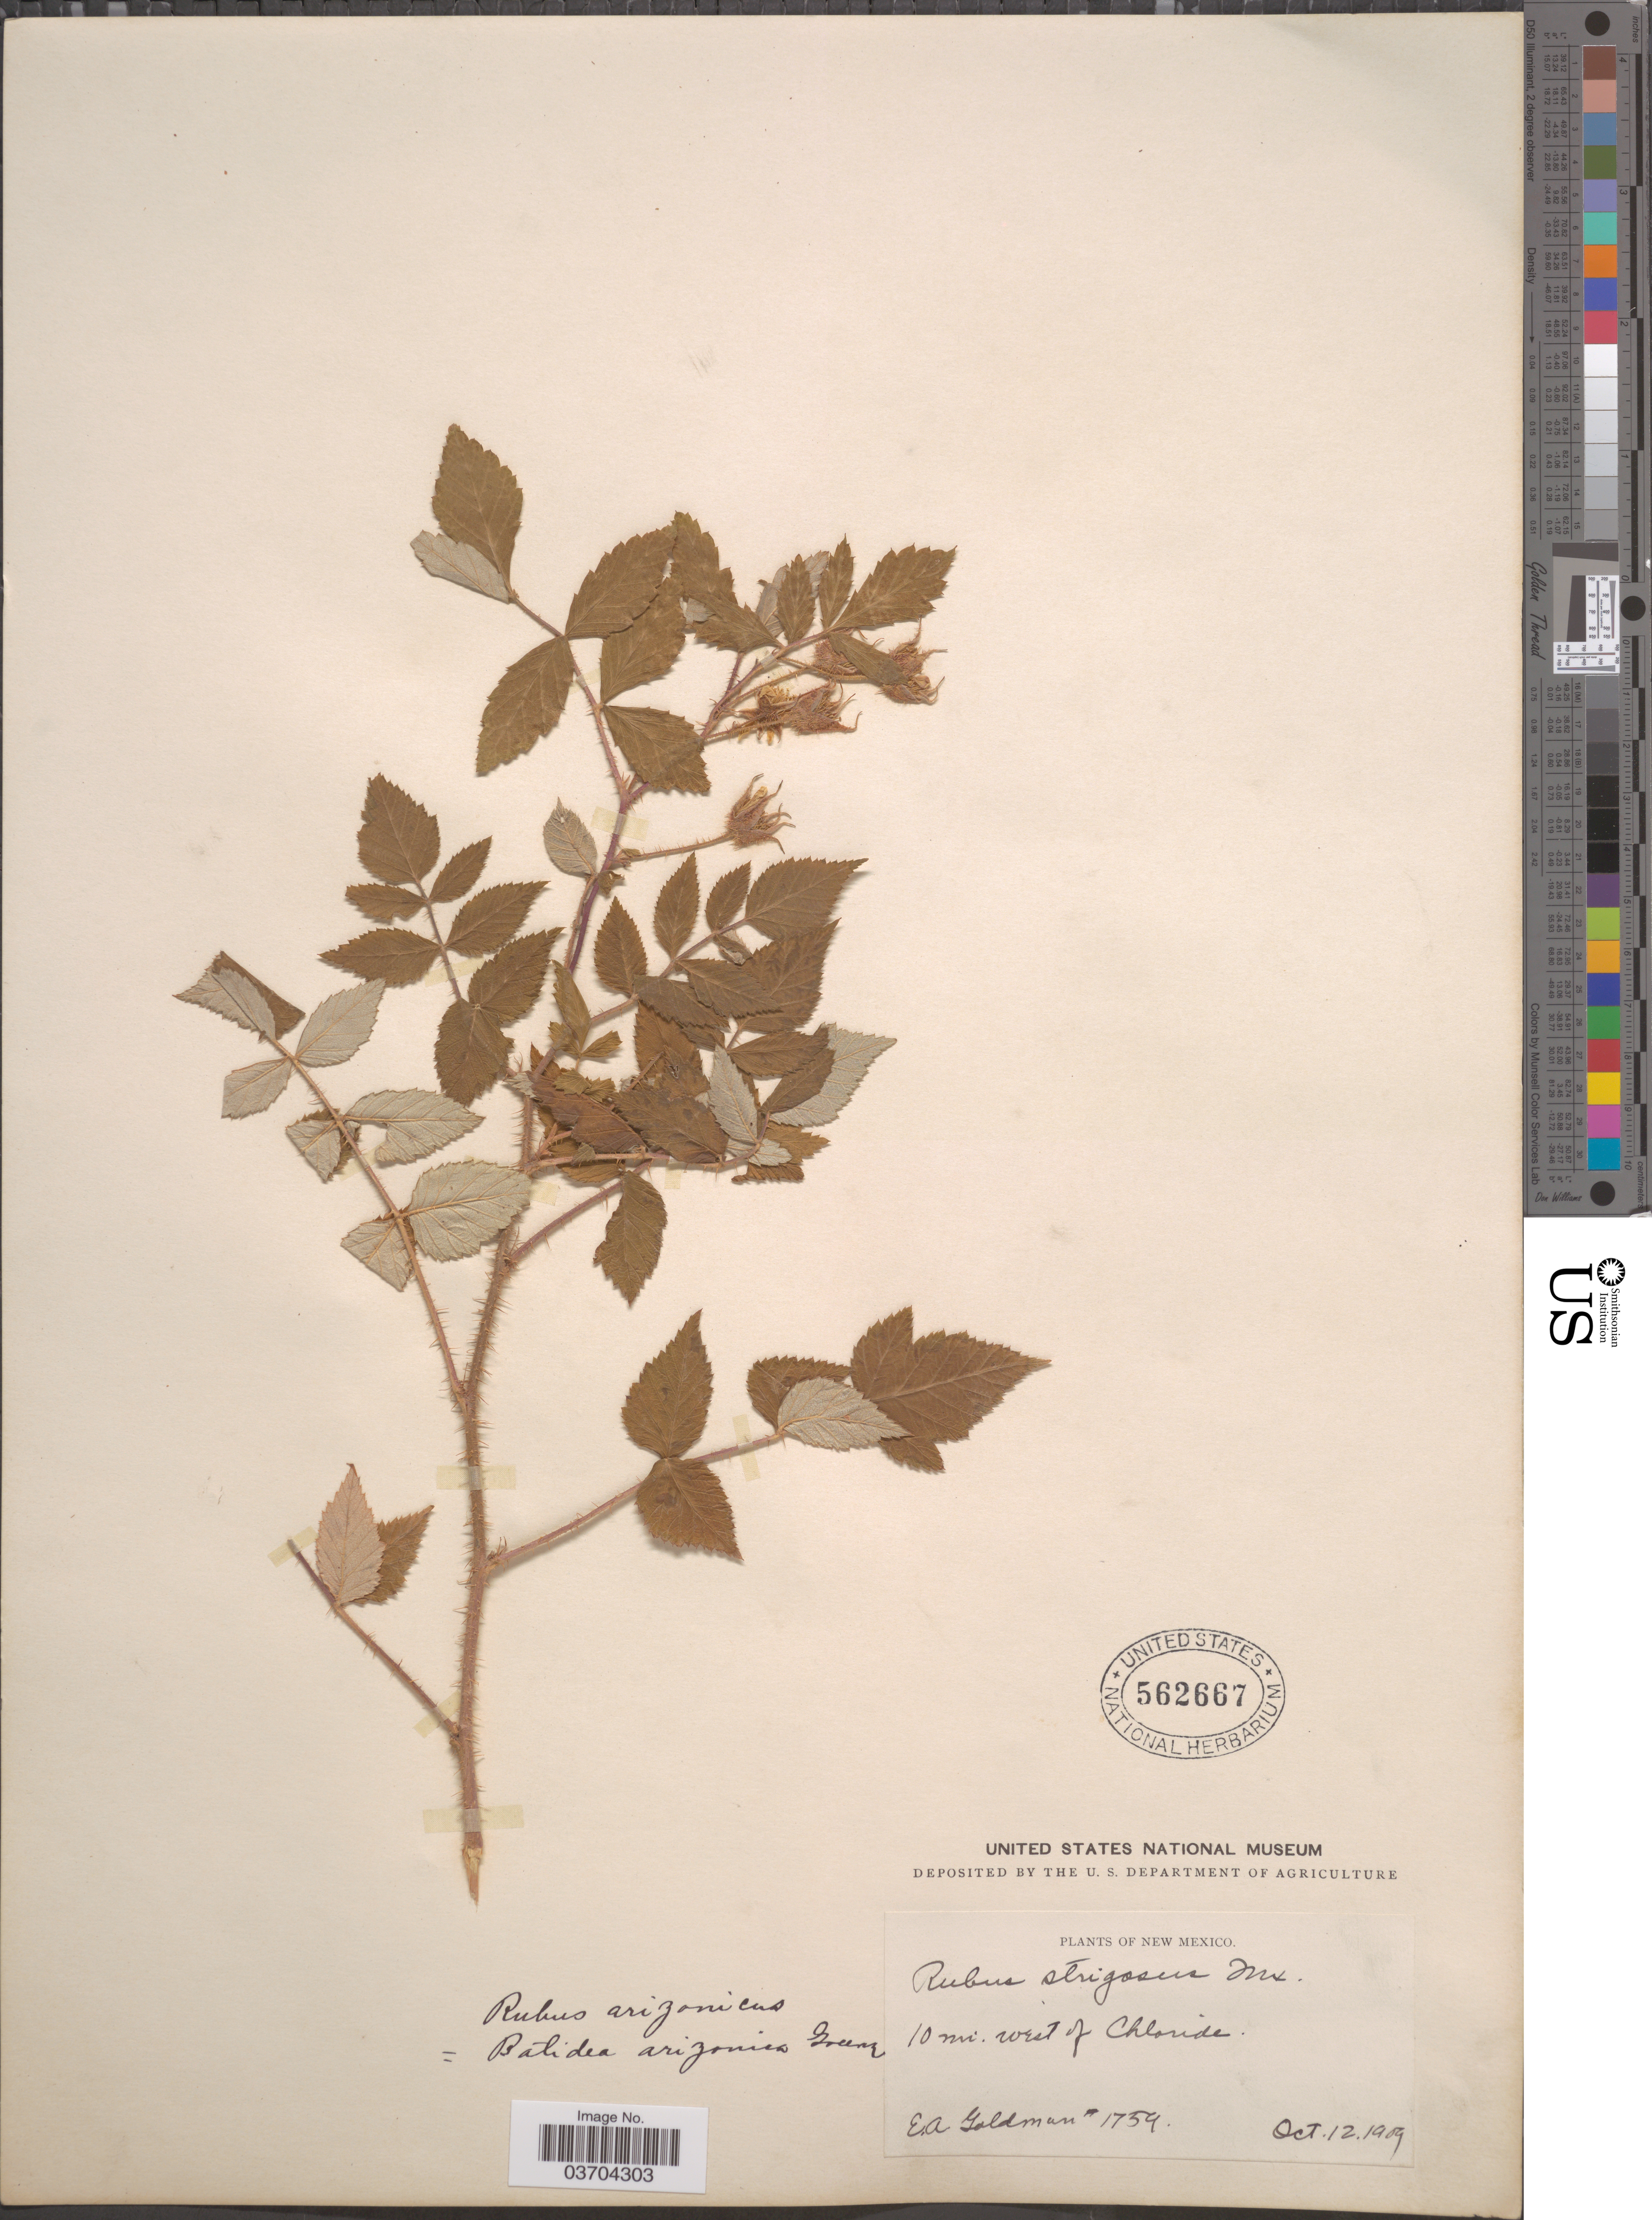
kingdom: Plantae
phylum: Tracheophyta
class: Magnoliopsida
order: Rosales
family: Rosaceae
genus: Rubus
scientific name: Rubus arizonicus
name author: (Greene) Rydb.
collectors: E. A. Goldman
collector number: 1759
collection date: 1909-10-12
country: United States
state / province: New Mexico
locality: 10 mi. west of Chloride.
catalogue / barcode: US 562667